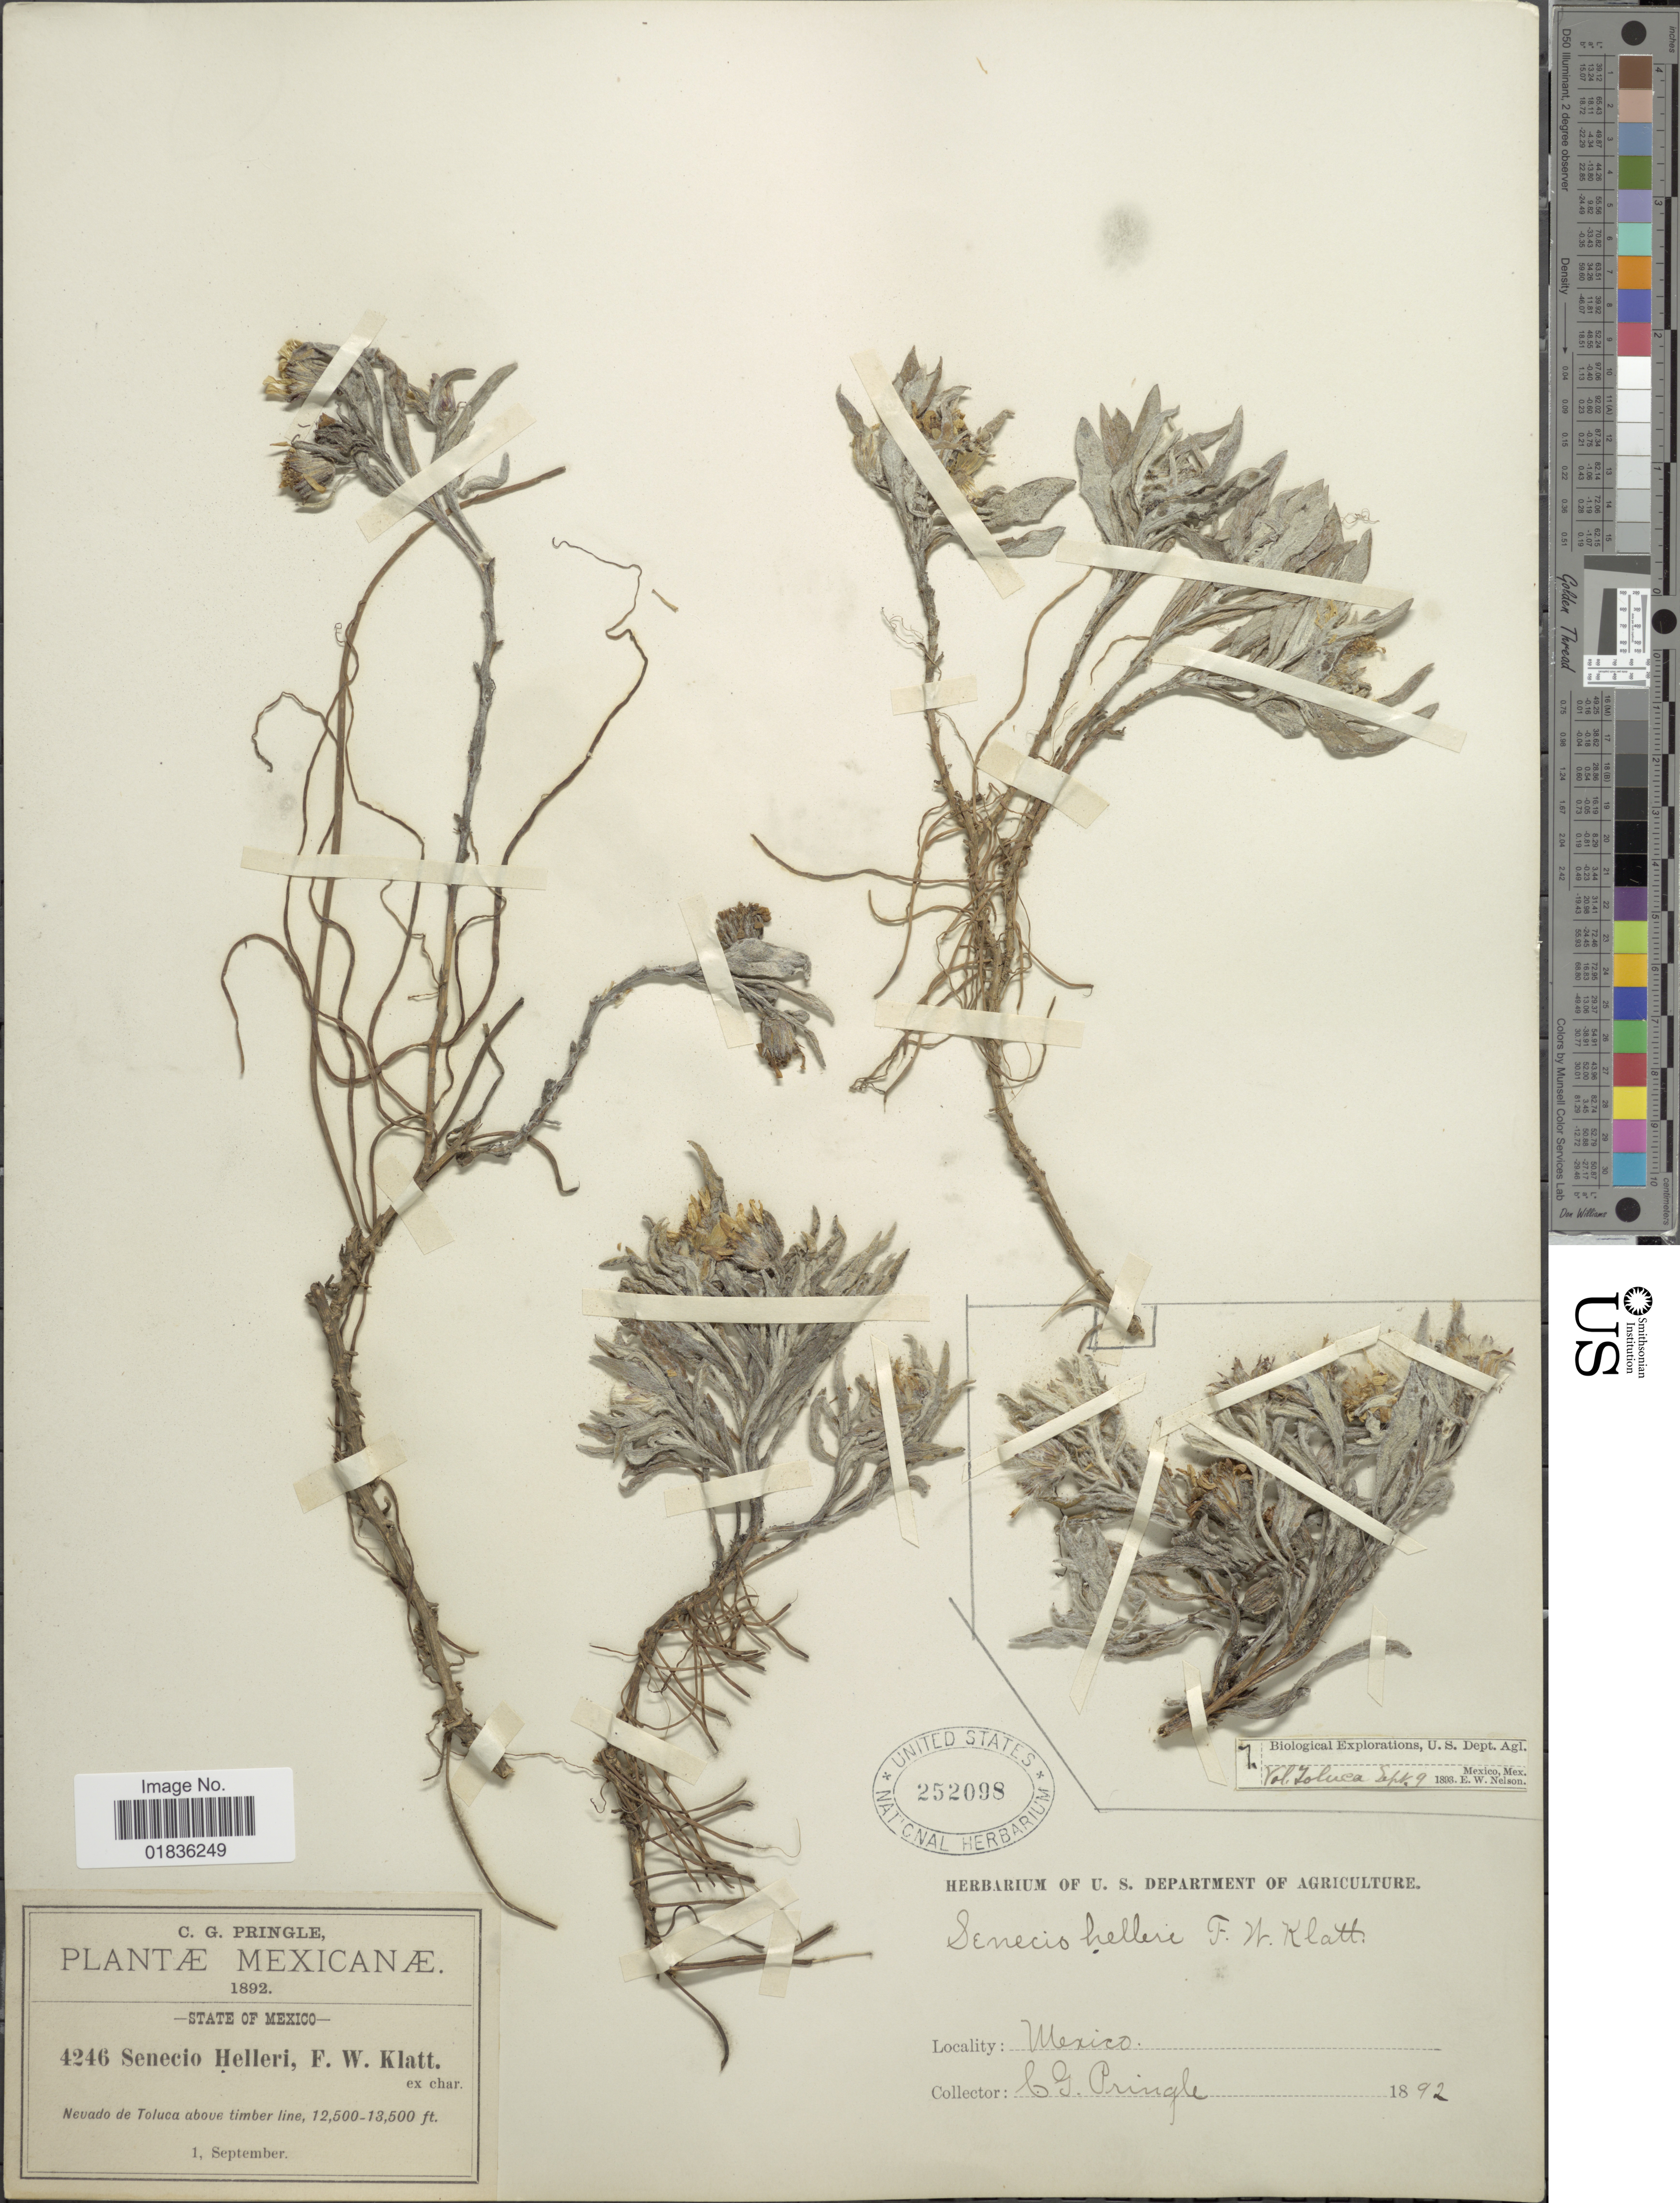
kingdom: Plantae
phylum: Tracheophyta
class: Magnoliopsida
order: Asterales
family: Asteraceae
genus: Senecio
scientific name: Senecio hellerii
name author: Klatt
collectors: C. G. Pringle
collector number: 4246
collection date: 1892-09-01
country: Mexico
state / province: México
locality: Nevado de Toluca above timber line.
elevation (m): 3810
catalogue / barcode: US 252098